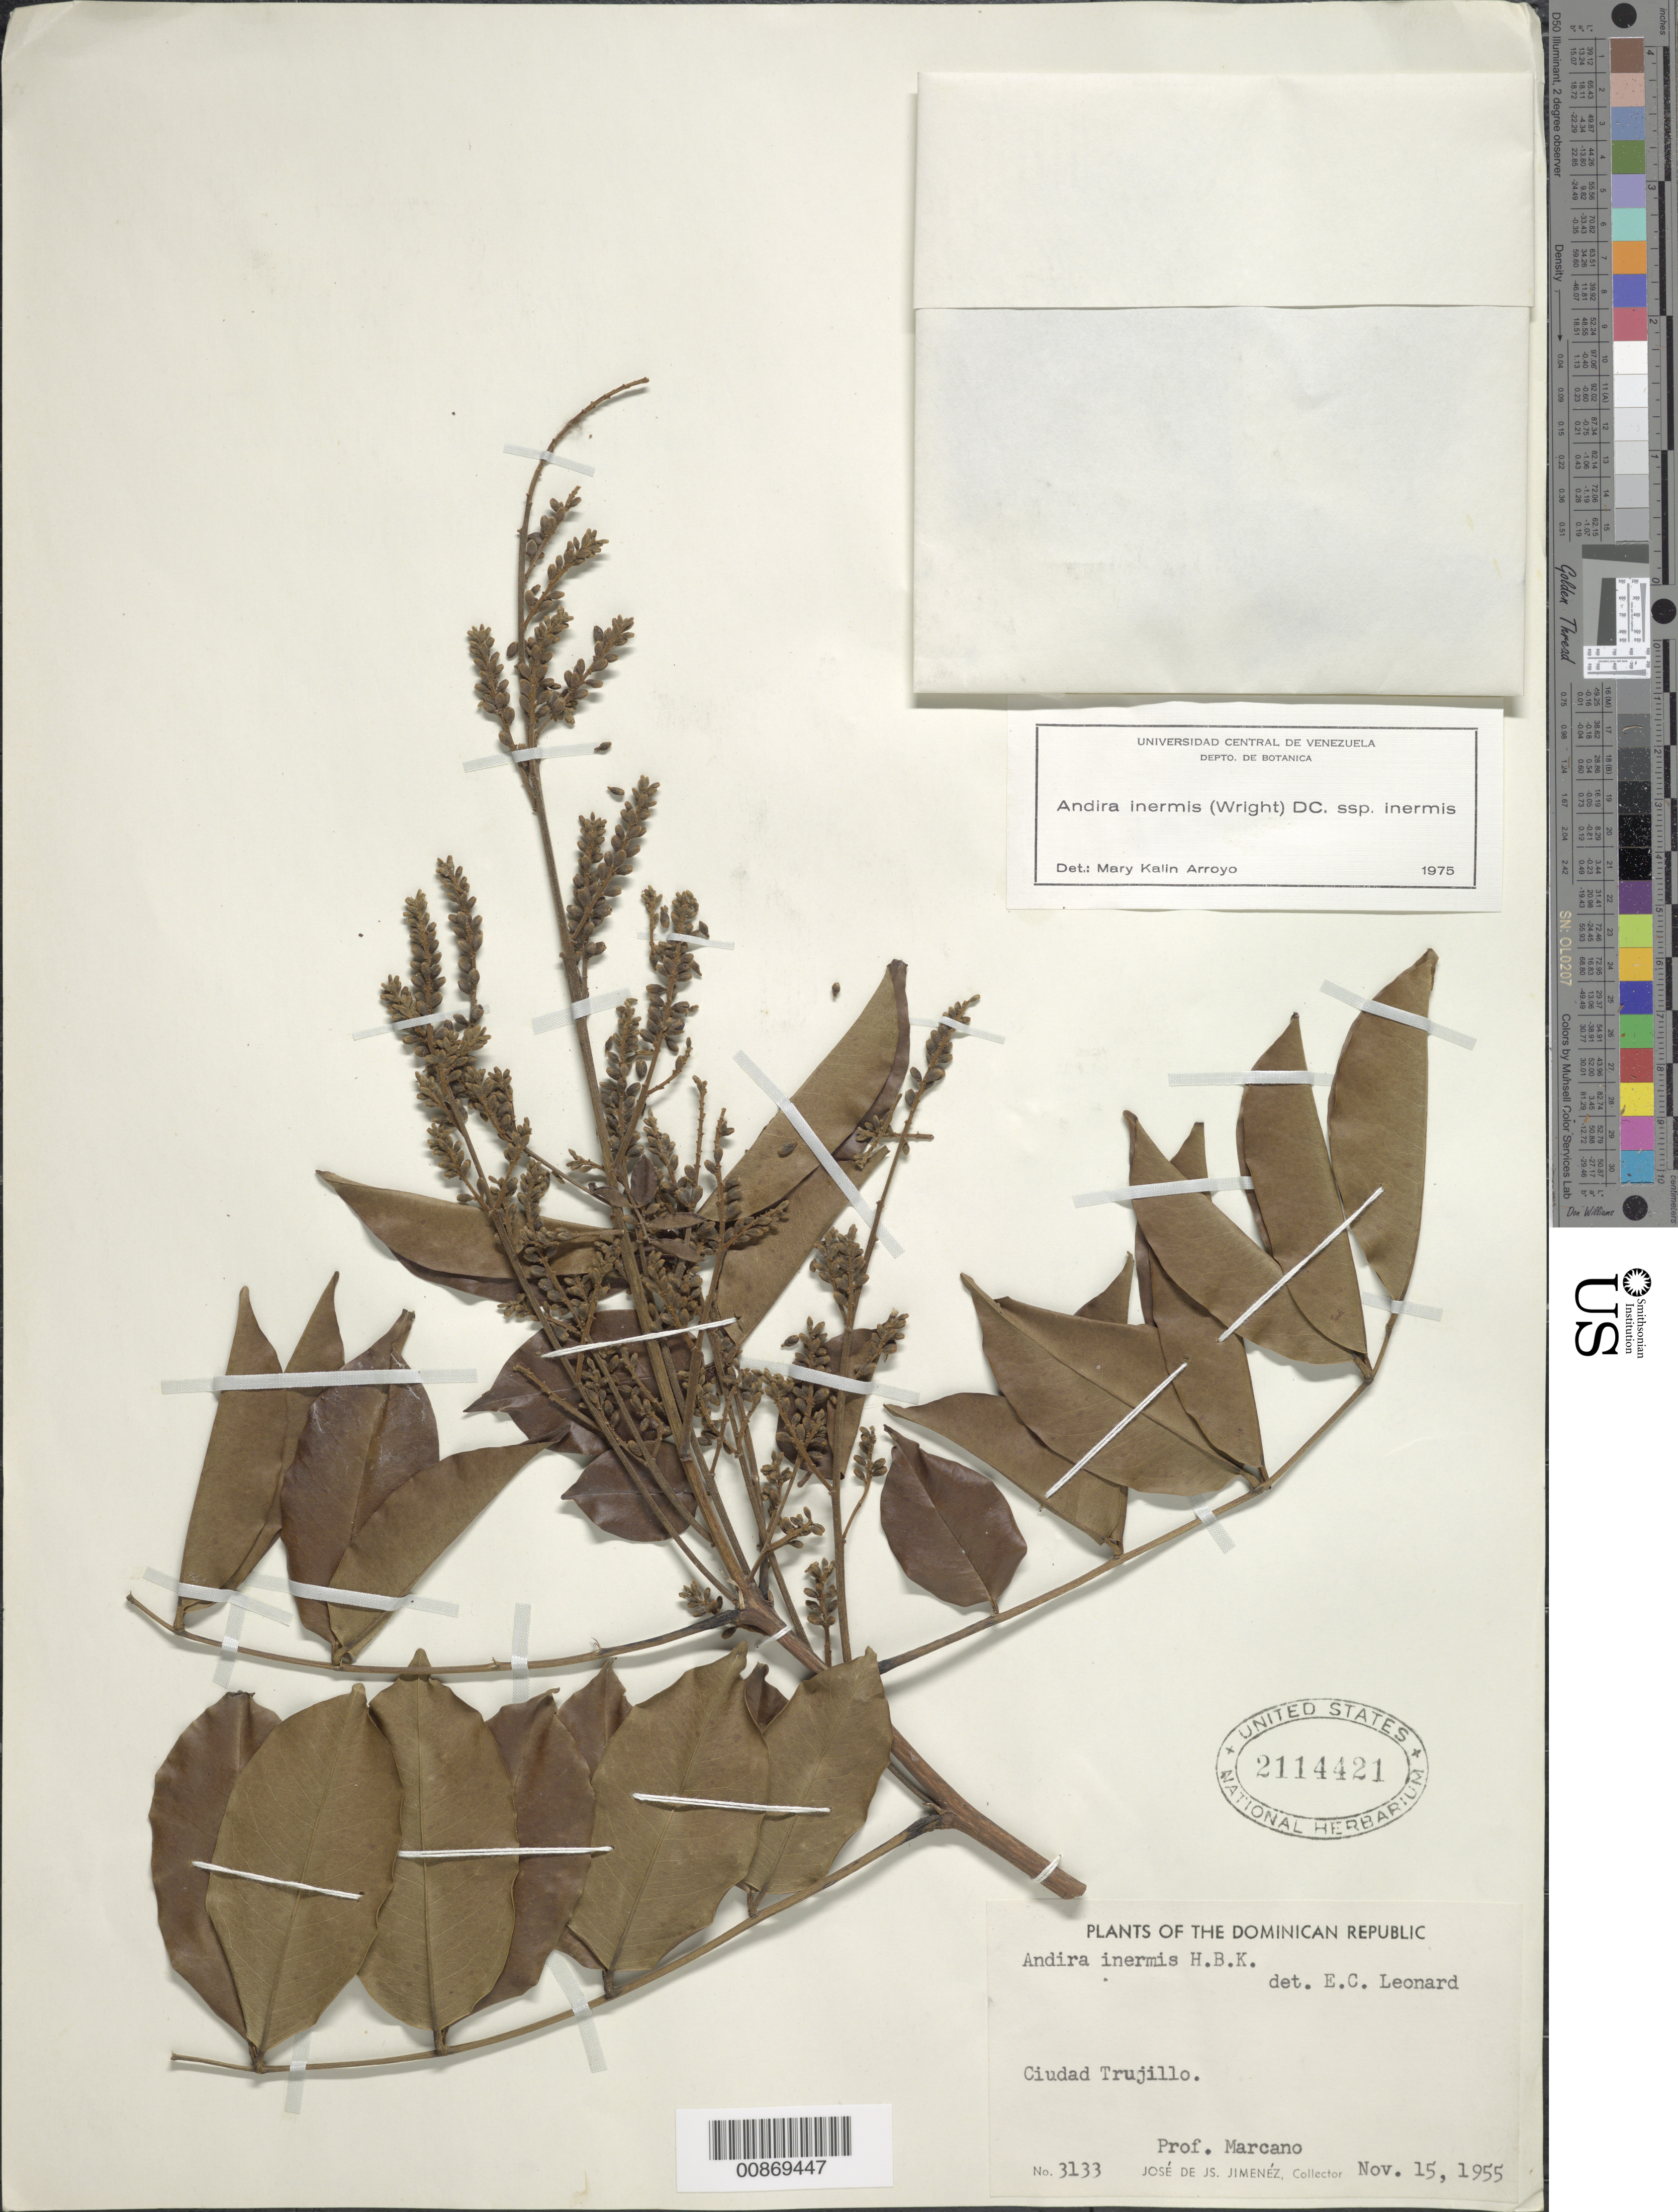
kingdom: Plantae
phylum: Tracheophyta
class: Magnoliopsida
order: Fabales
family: Fabaceae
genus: Andira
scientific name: Andira inermis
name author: (W. Wright) Kunth ex DC.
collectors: J. J. Jiménez Almonte & E. J. Marcano F.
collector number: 3133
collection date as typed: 15 Nov 1955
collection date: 1955-11-15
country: Dominican Republic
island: Hispaniola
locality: Ciudad Trujillo.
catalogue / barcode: US 2114421